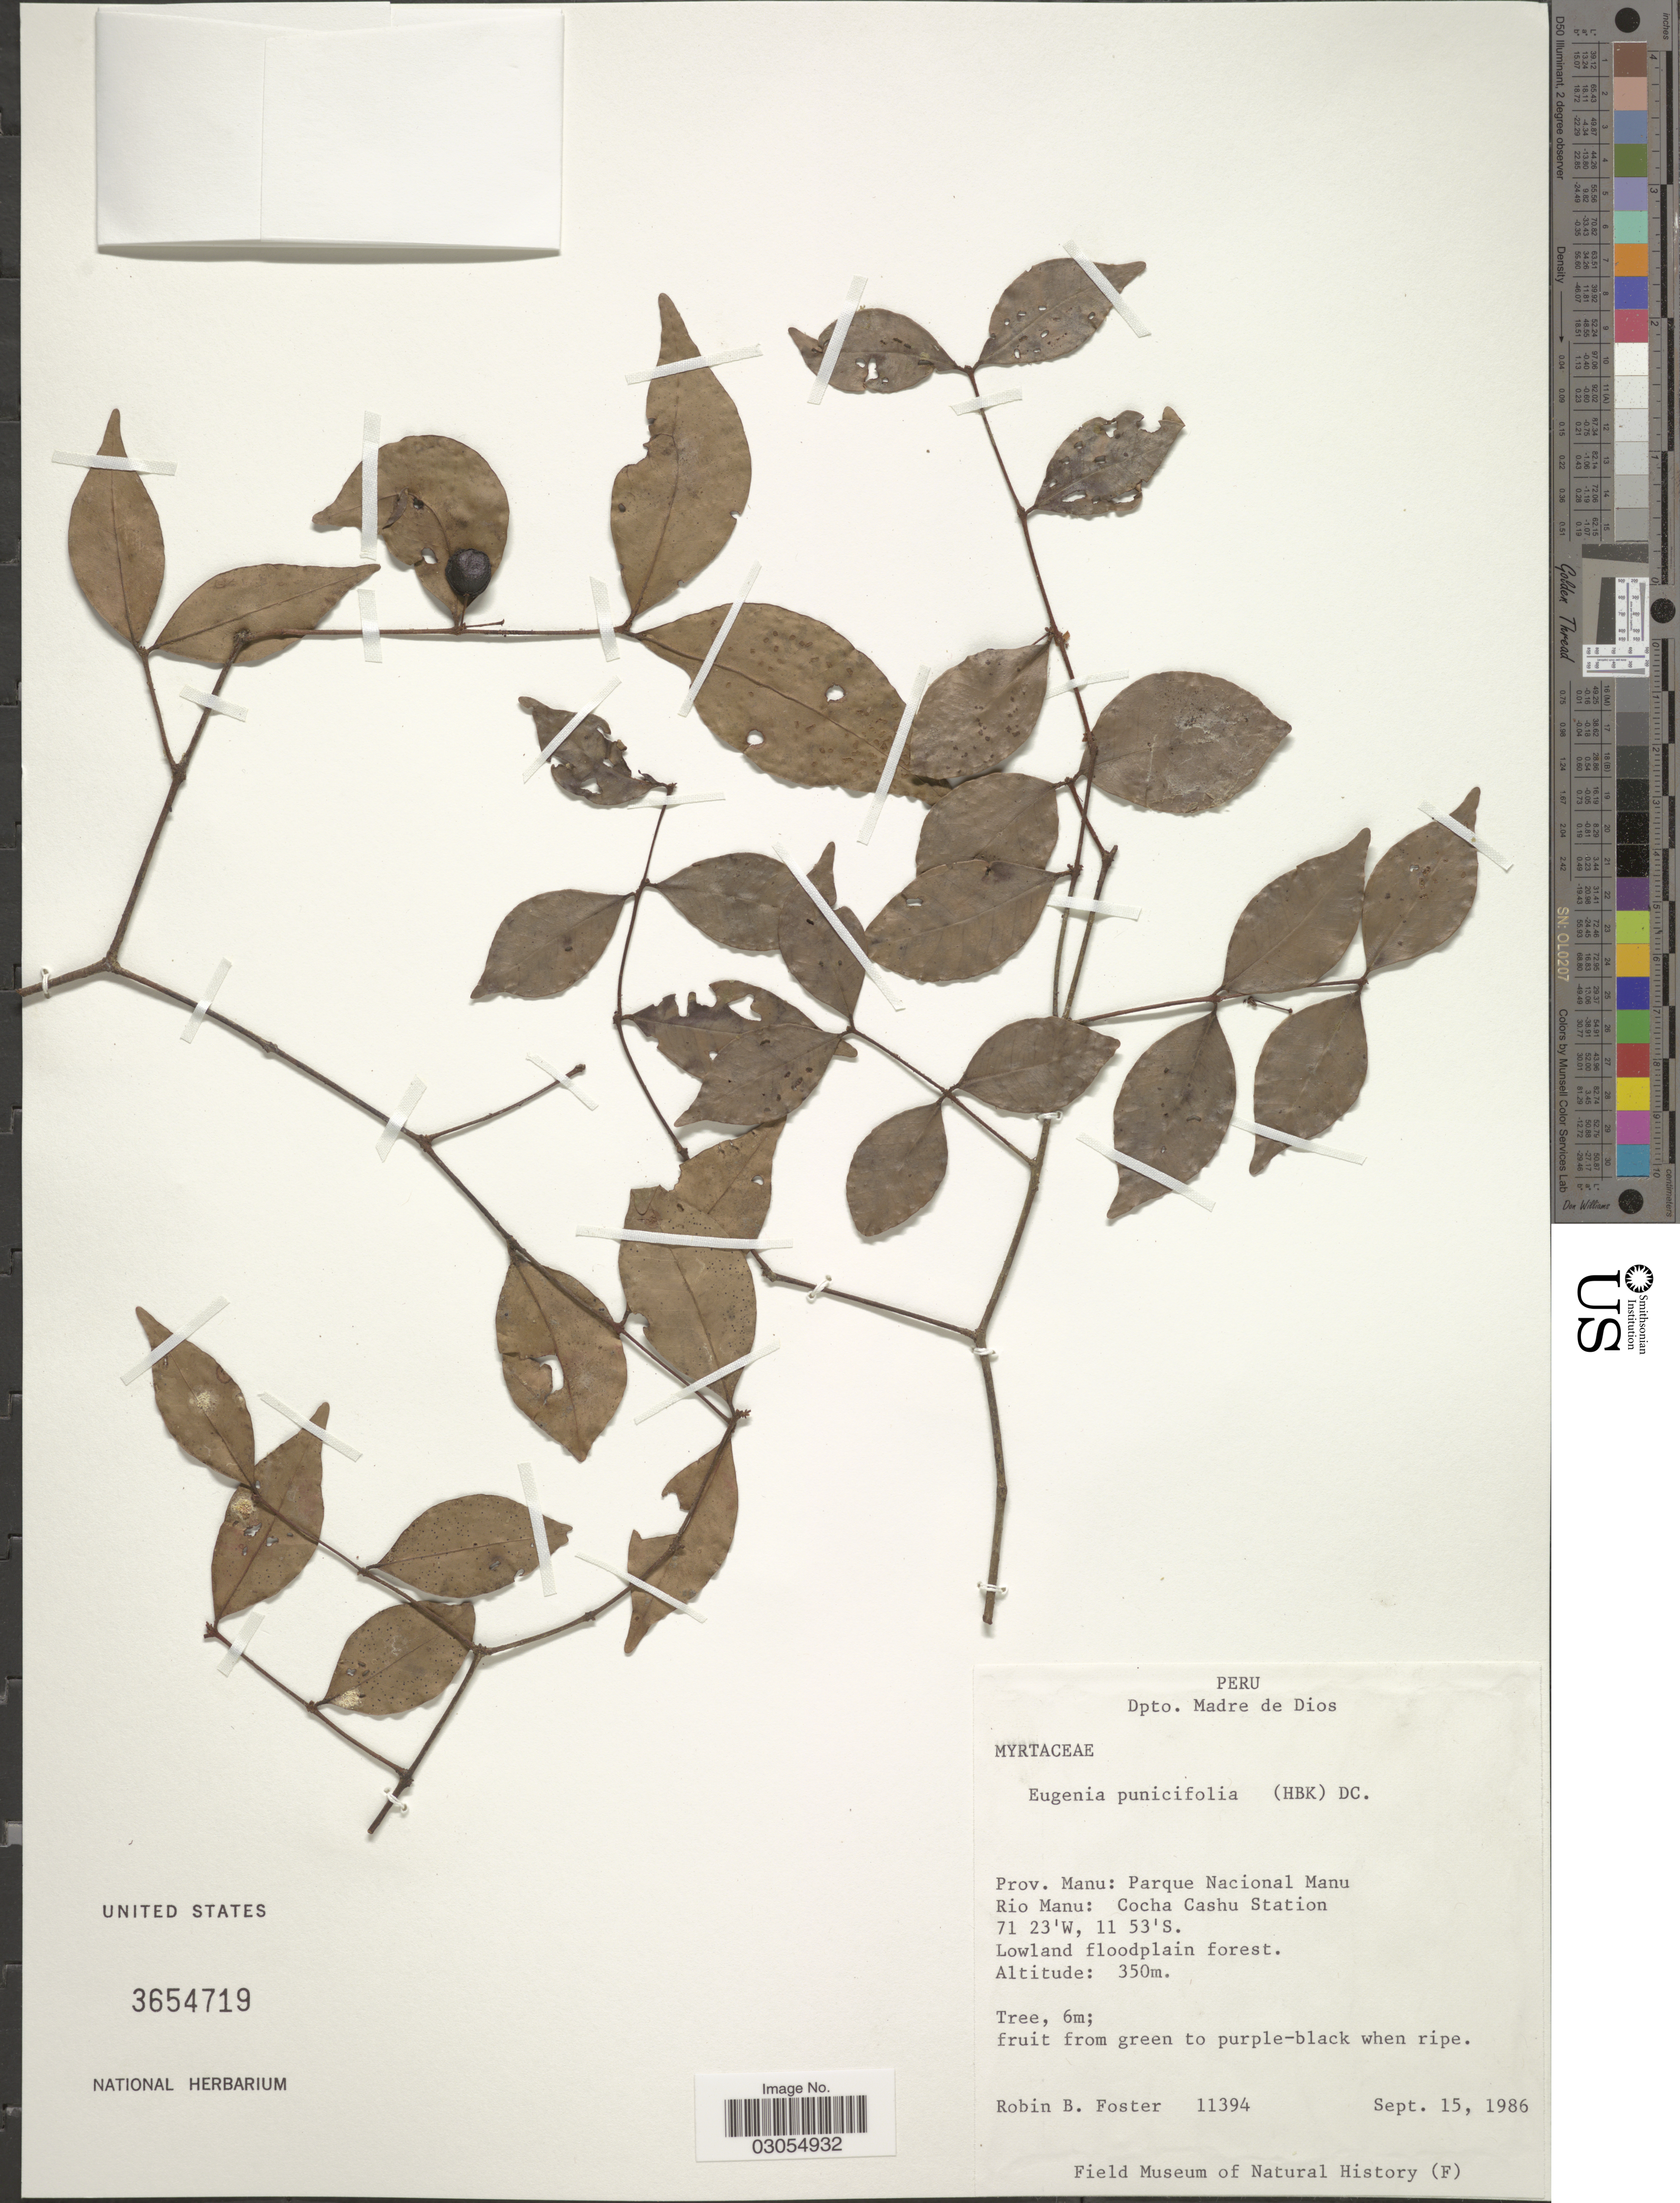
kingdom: Plantae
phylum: Tracheophyta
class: Magnoliopsida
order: Myrtales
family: Myrtaceae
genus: Eugenia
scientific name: Eugenia punicifolia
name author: (Kunth) DC.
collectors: R. B. Foster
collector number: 11394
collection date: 1986-09-15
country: Peru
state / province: Madre de Dios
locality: Dpto. Madre de Dios. Prov. Manu: Parque Nacional Manu. Rio Manu: Cocha Cashu Station.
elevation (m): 350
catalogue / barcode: US 3654719